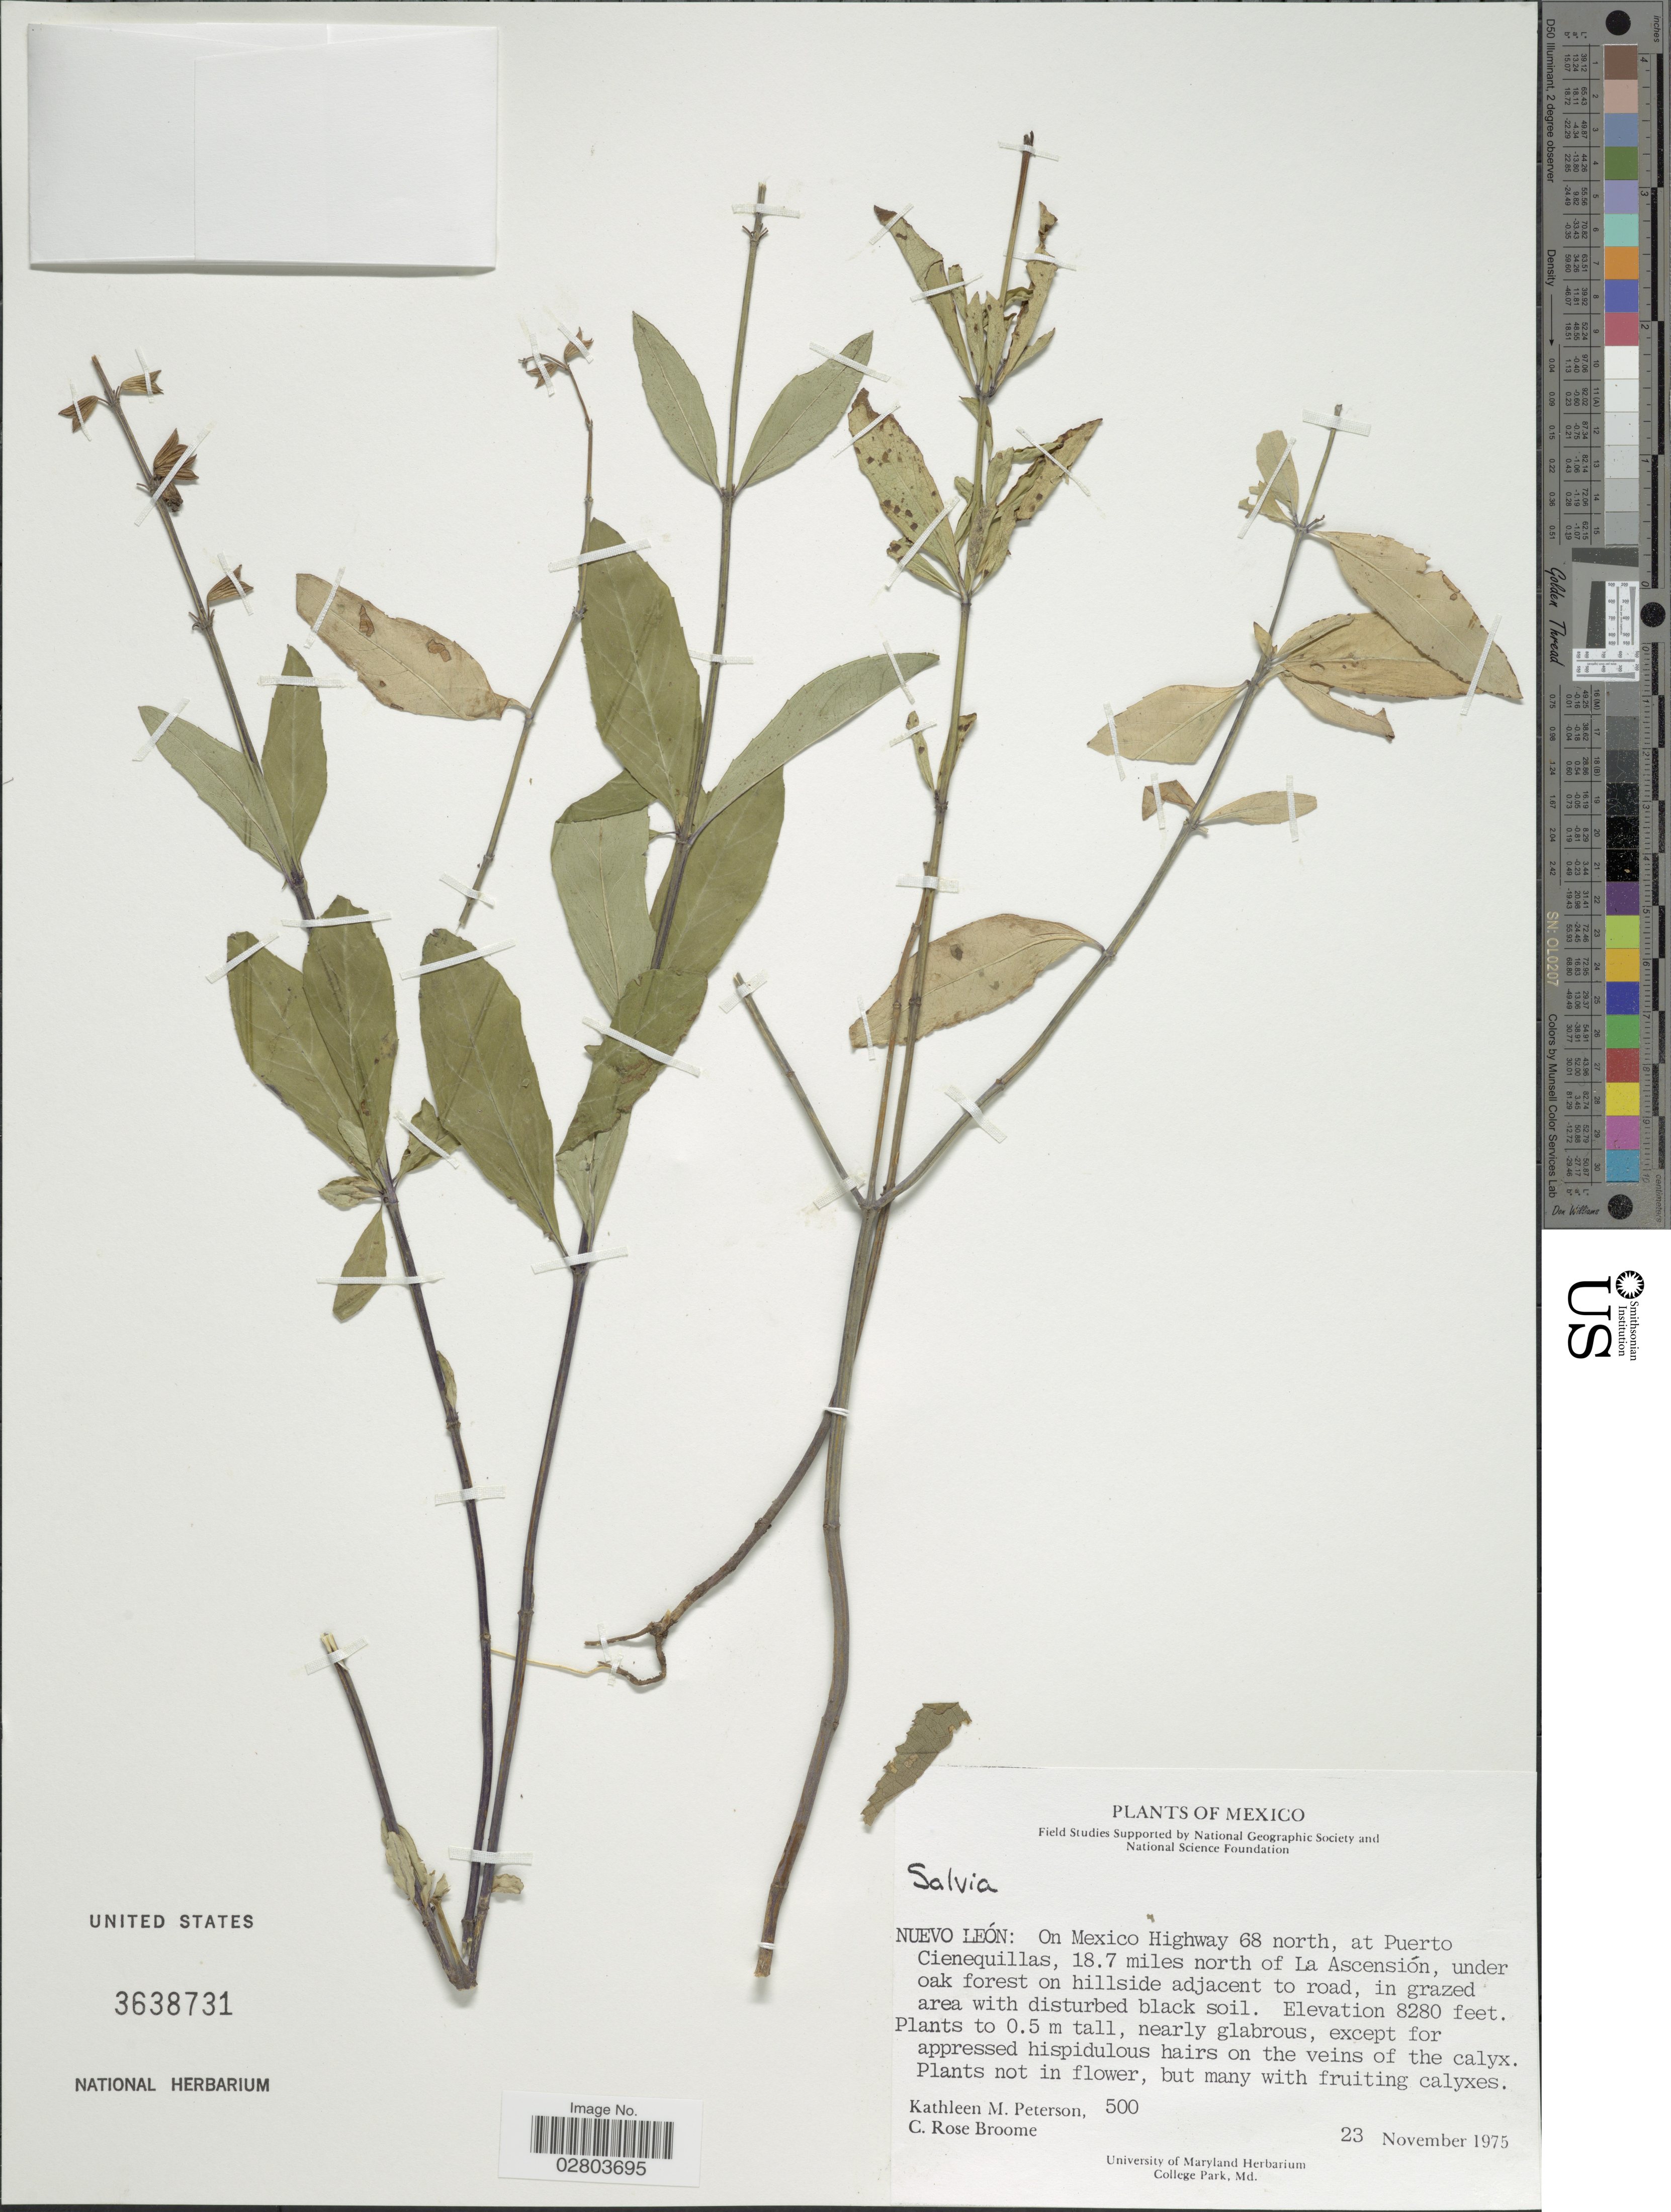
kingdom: Plantae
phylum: Tracheophyta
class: Magnoliopsida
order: Lamiales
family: Lamiaceae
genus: Salvia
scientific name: Salvia sp.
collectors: K. Peterson & C. R. Broome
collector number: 500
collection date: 1975-11-23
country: Mexico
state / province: Nuevo León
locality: Nuevo León: On Mexico Highway 68 north, at Puerto Cienequillas, 18.7 miles north of La Ascensión, under oak forest on hillside adjacent to road.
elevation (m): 2524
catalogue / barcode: US 3638731